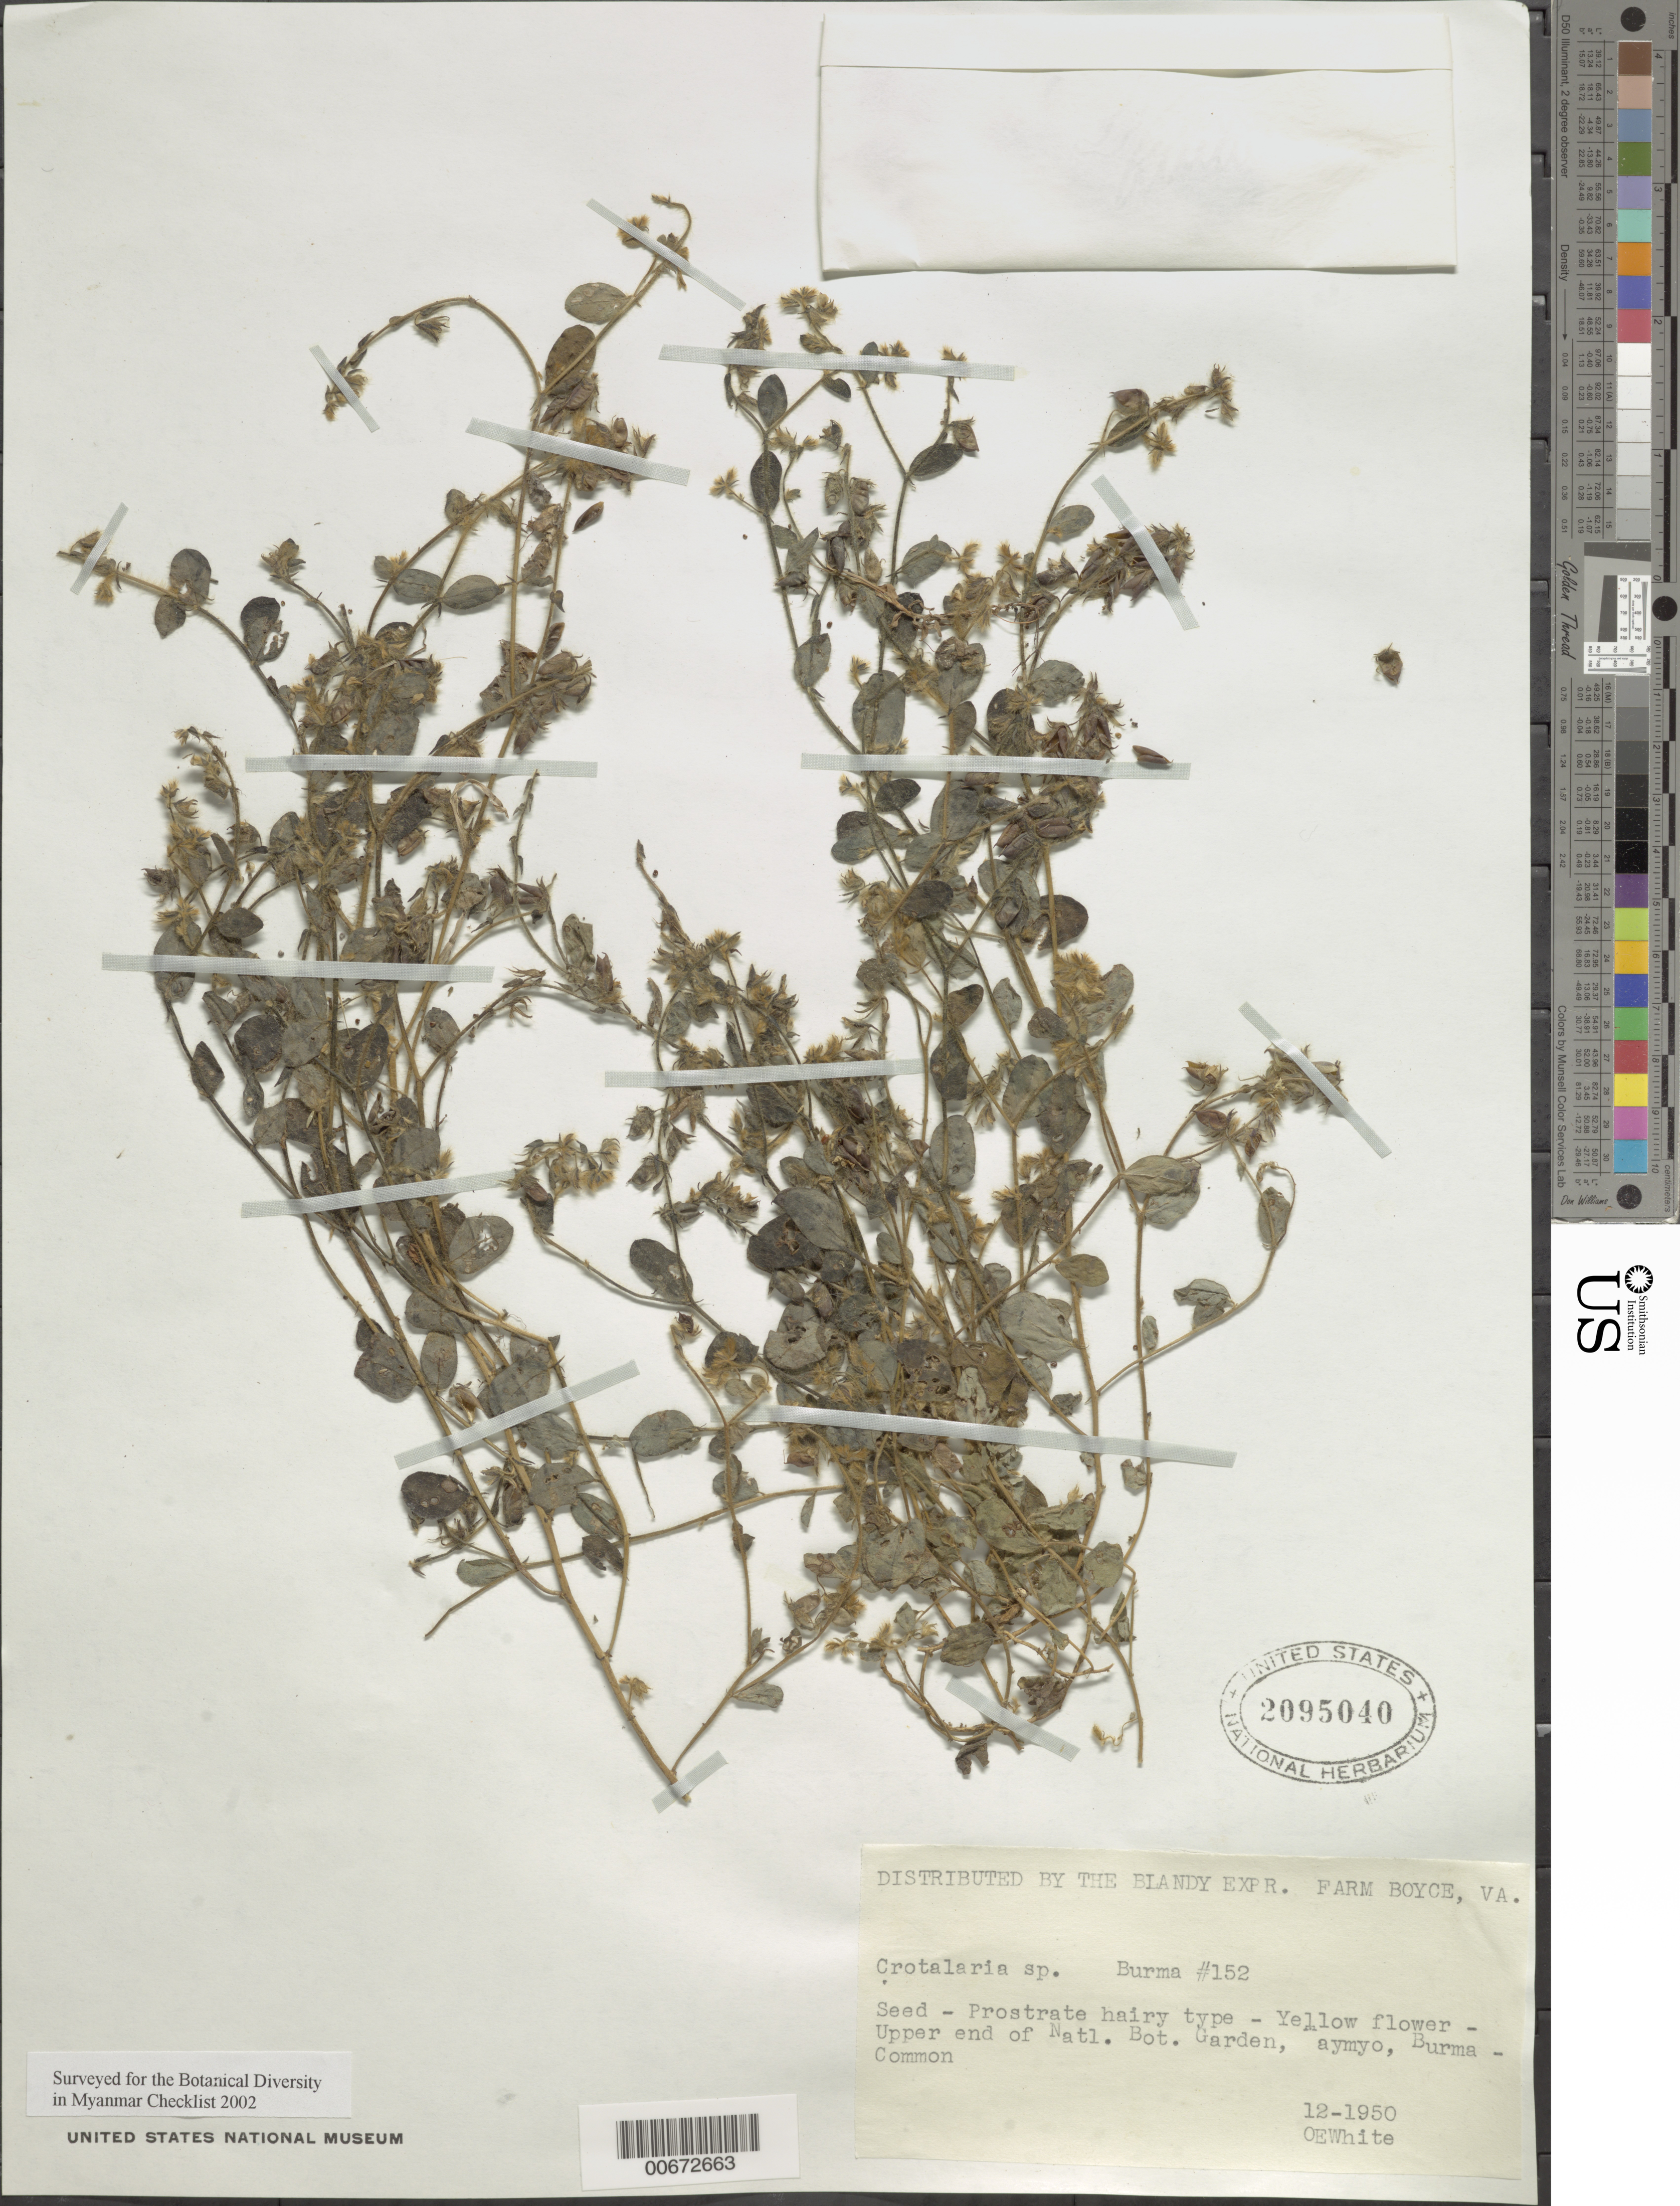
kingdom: Plantae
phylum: Tracheophyta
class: Magnoliopsida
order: Fabales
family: Fabaceae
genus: Crotalaria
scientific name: Crotalaria sp.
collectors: O. E. White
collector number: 152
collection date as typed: Dec 1950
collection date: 1950-12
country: Myanmar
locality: Natl. Bot. Garden, Maymyo.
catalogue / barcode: US 2095040